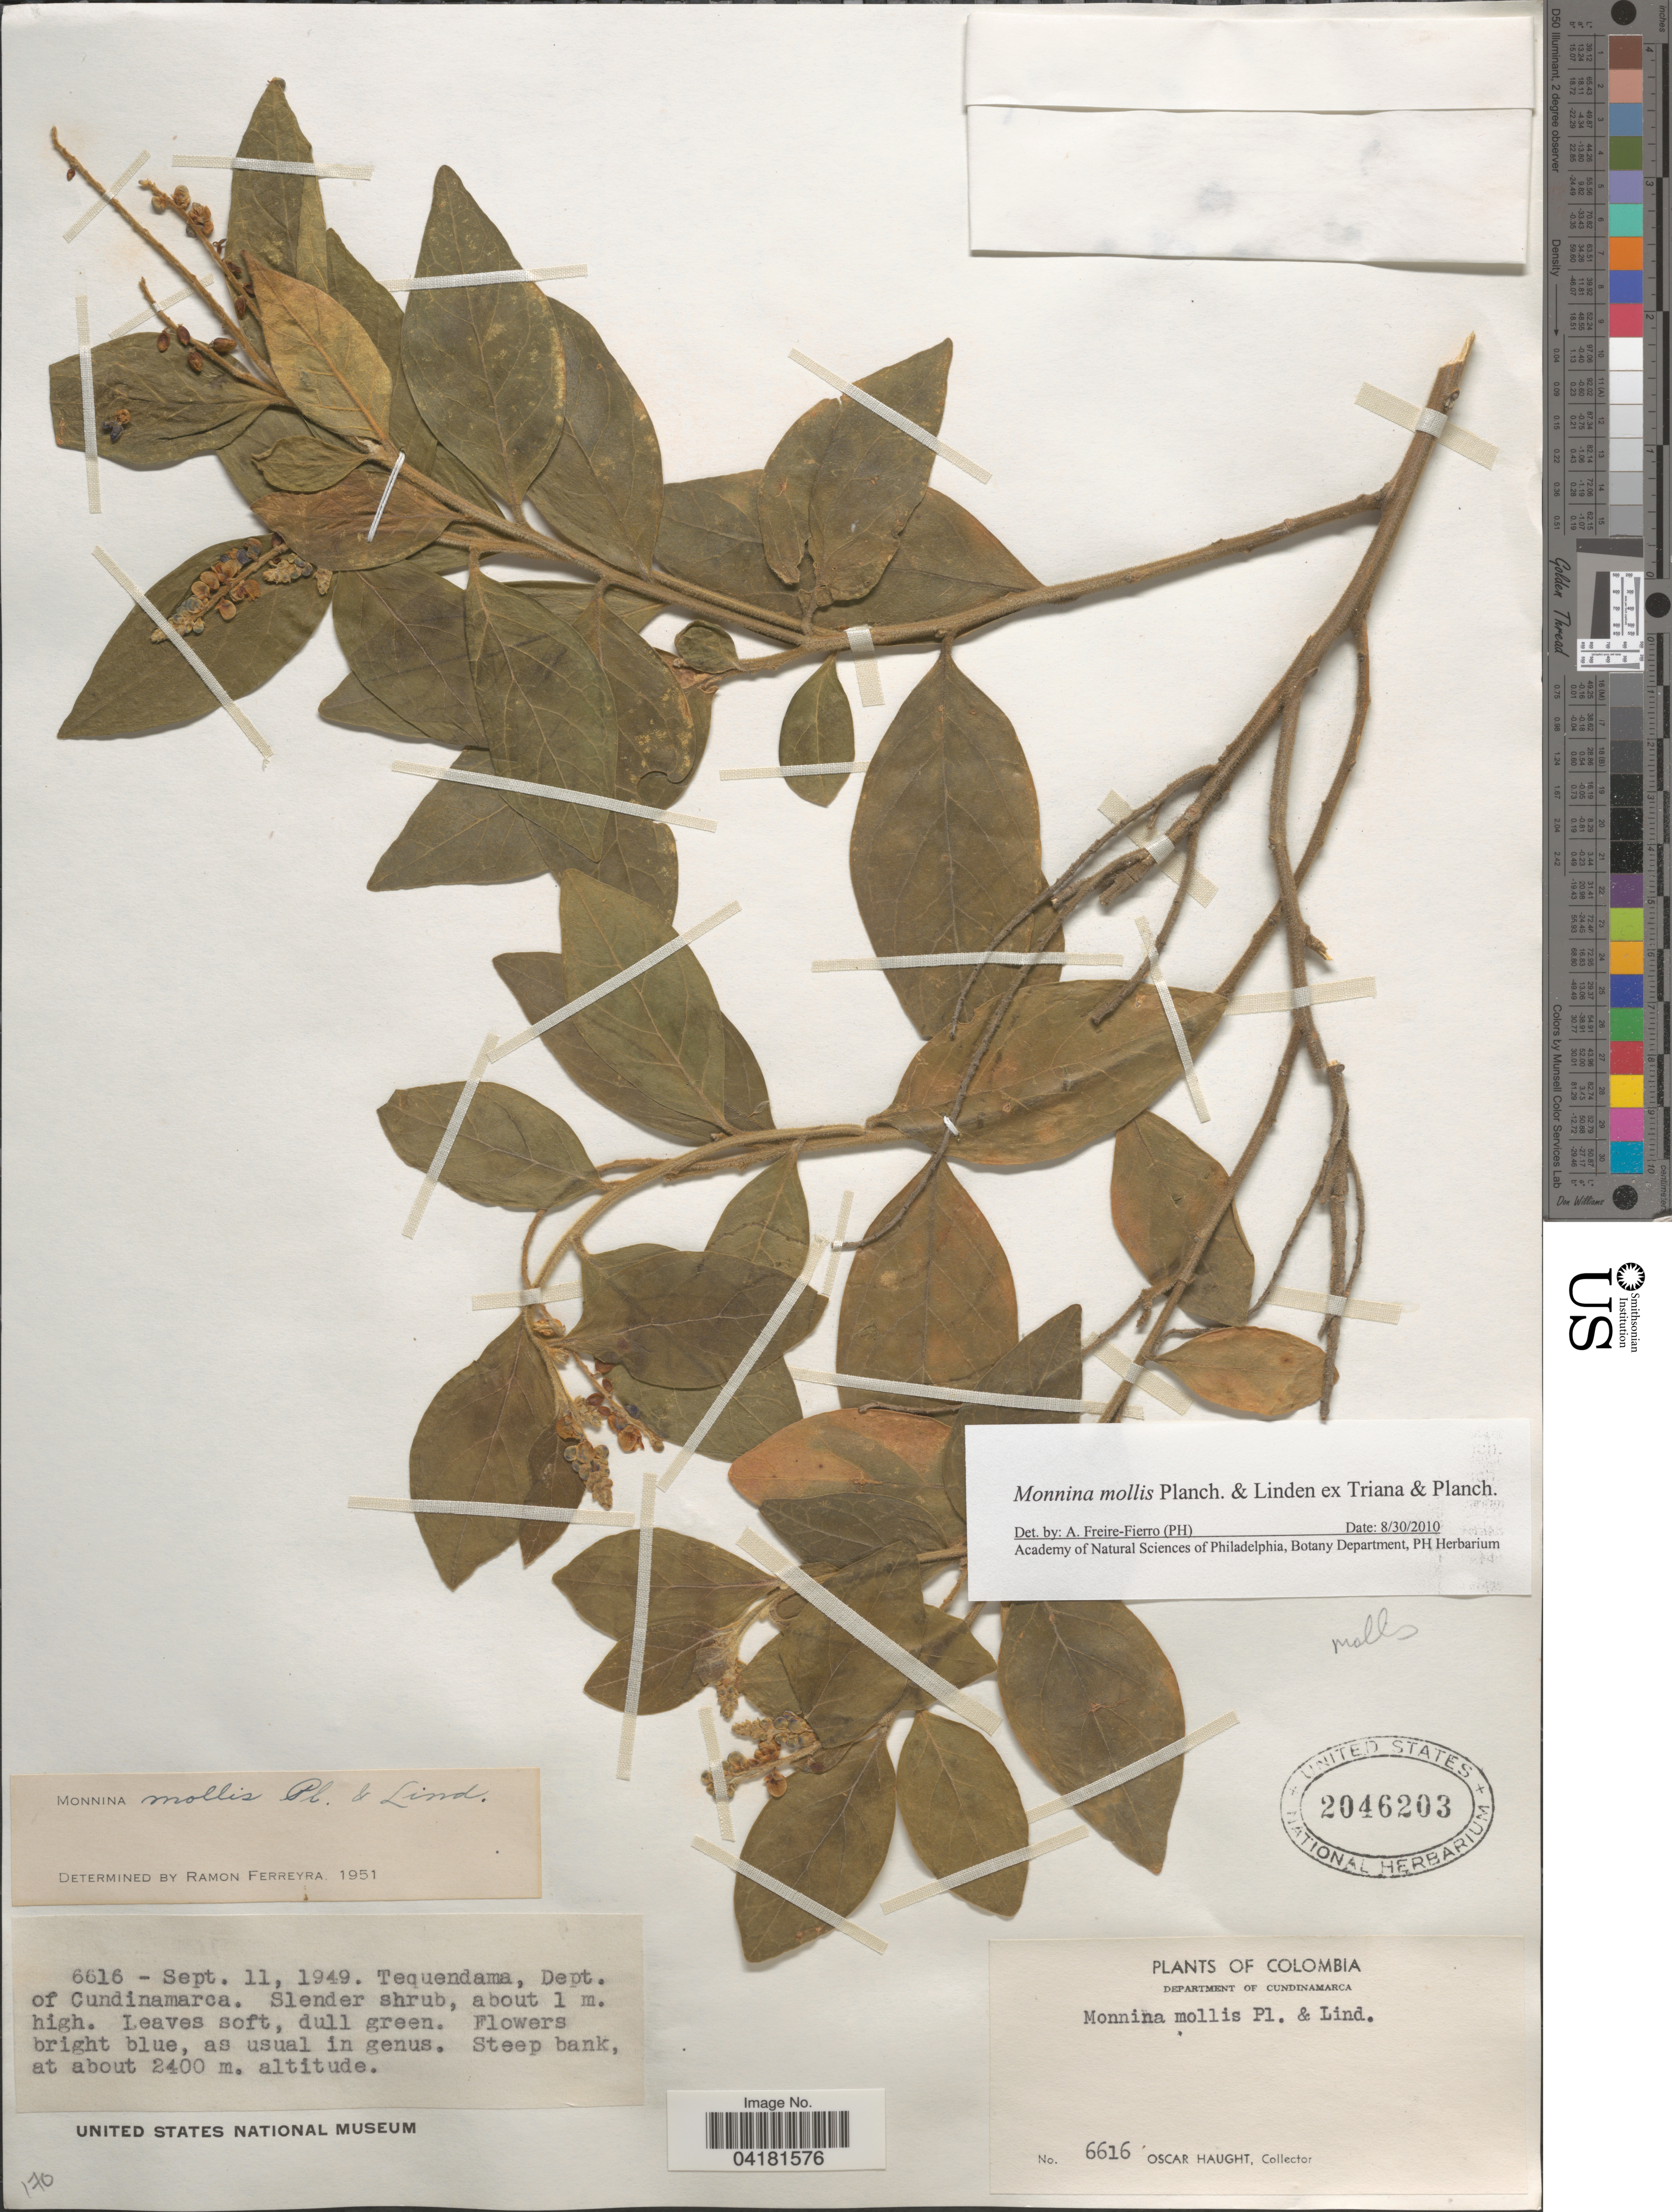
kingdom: Plantae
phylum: Tracheophyta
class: Magnoliopsida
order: Fabales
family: Polygalaceae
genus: Monnina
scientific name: Monnina mollis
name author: Planch. & Linden in Triana & Planch.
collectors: O. L. Haught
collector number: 6616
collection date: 1949-09-11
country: Colombia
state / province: Cundinamarca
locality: Department of Cundinamarca. Tequendama.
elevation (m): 2400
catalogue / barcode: US 2046203